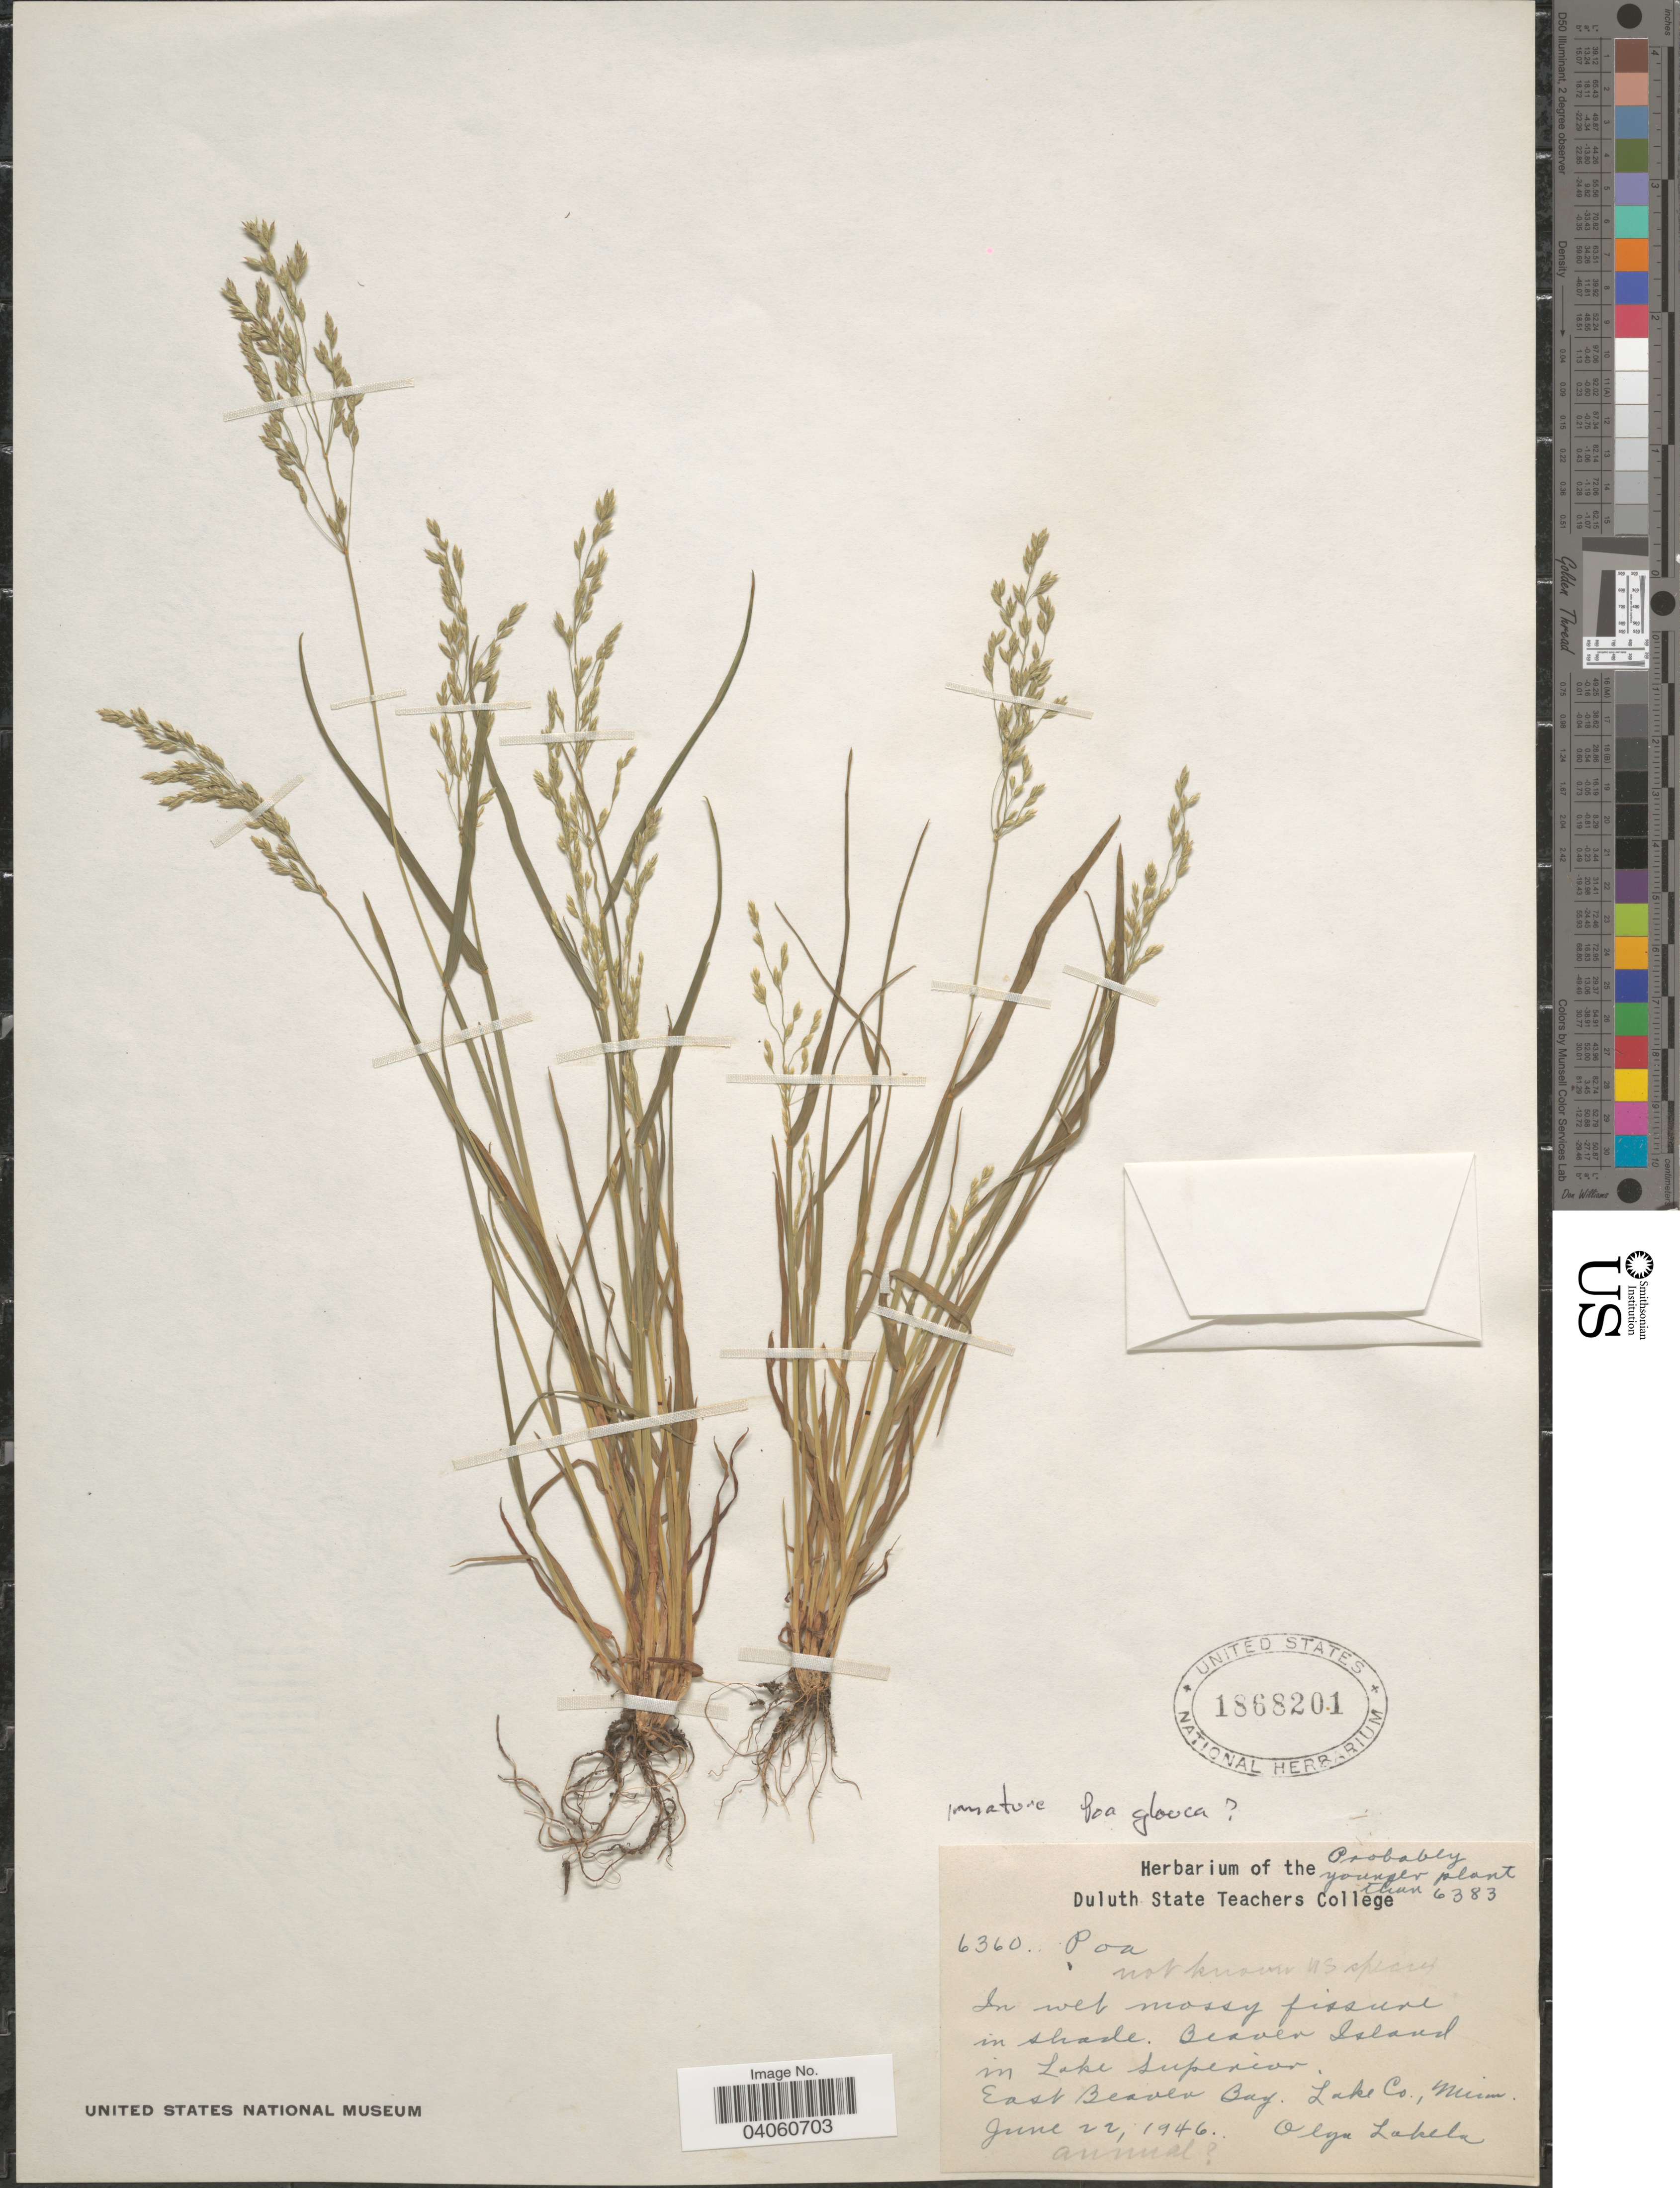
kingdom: Plantae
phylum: Tracheophyta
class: Liliopsida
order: Poales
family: Poaceae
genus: Poa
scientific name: Poa nemoralis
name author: L.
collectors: O. K. Lakela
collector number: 6360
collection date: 1946-06-22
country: United States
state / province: Minnesota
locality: Beaver Island in Lake Superior. East Beaver Bay. Lake Co.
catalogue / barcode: US 1868201